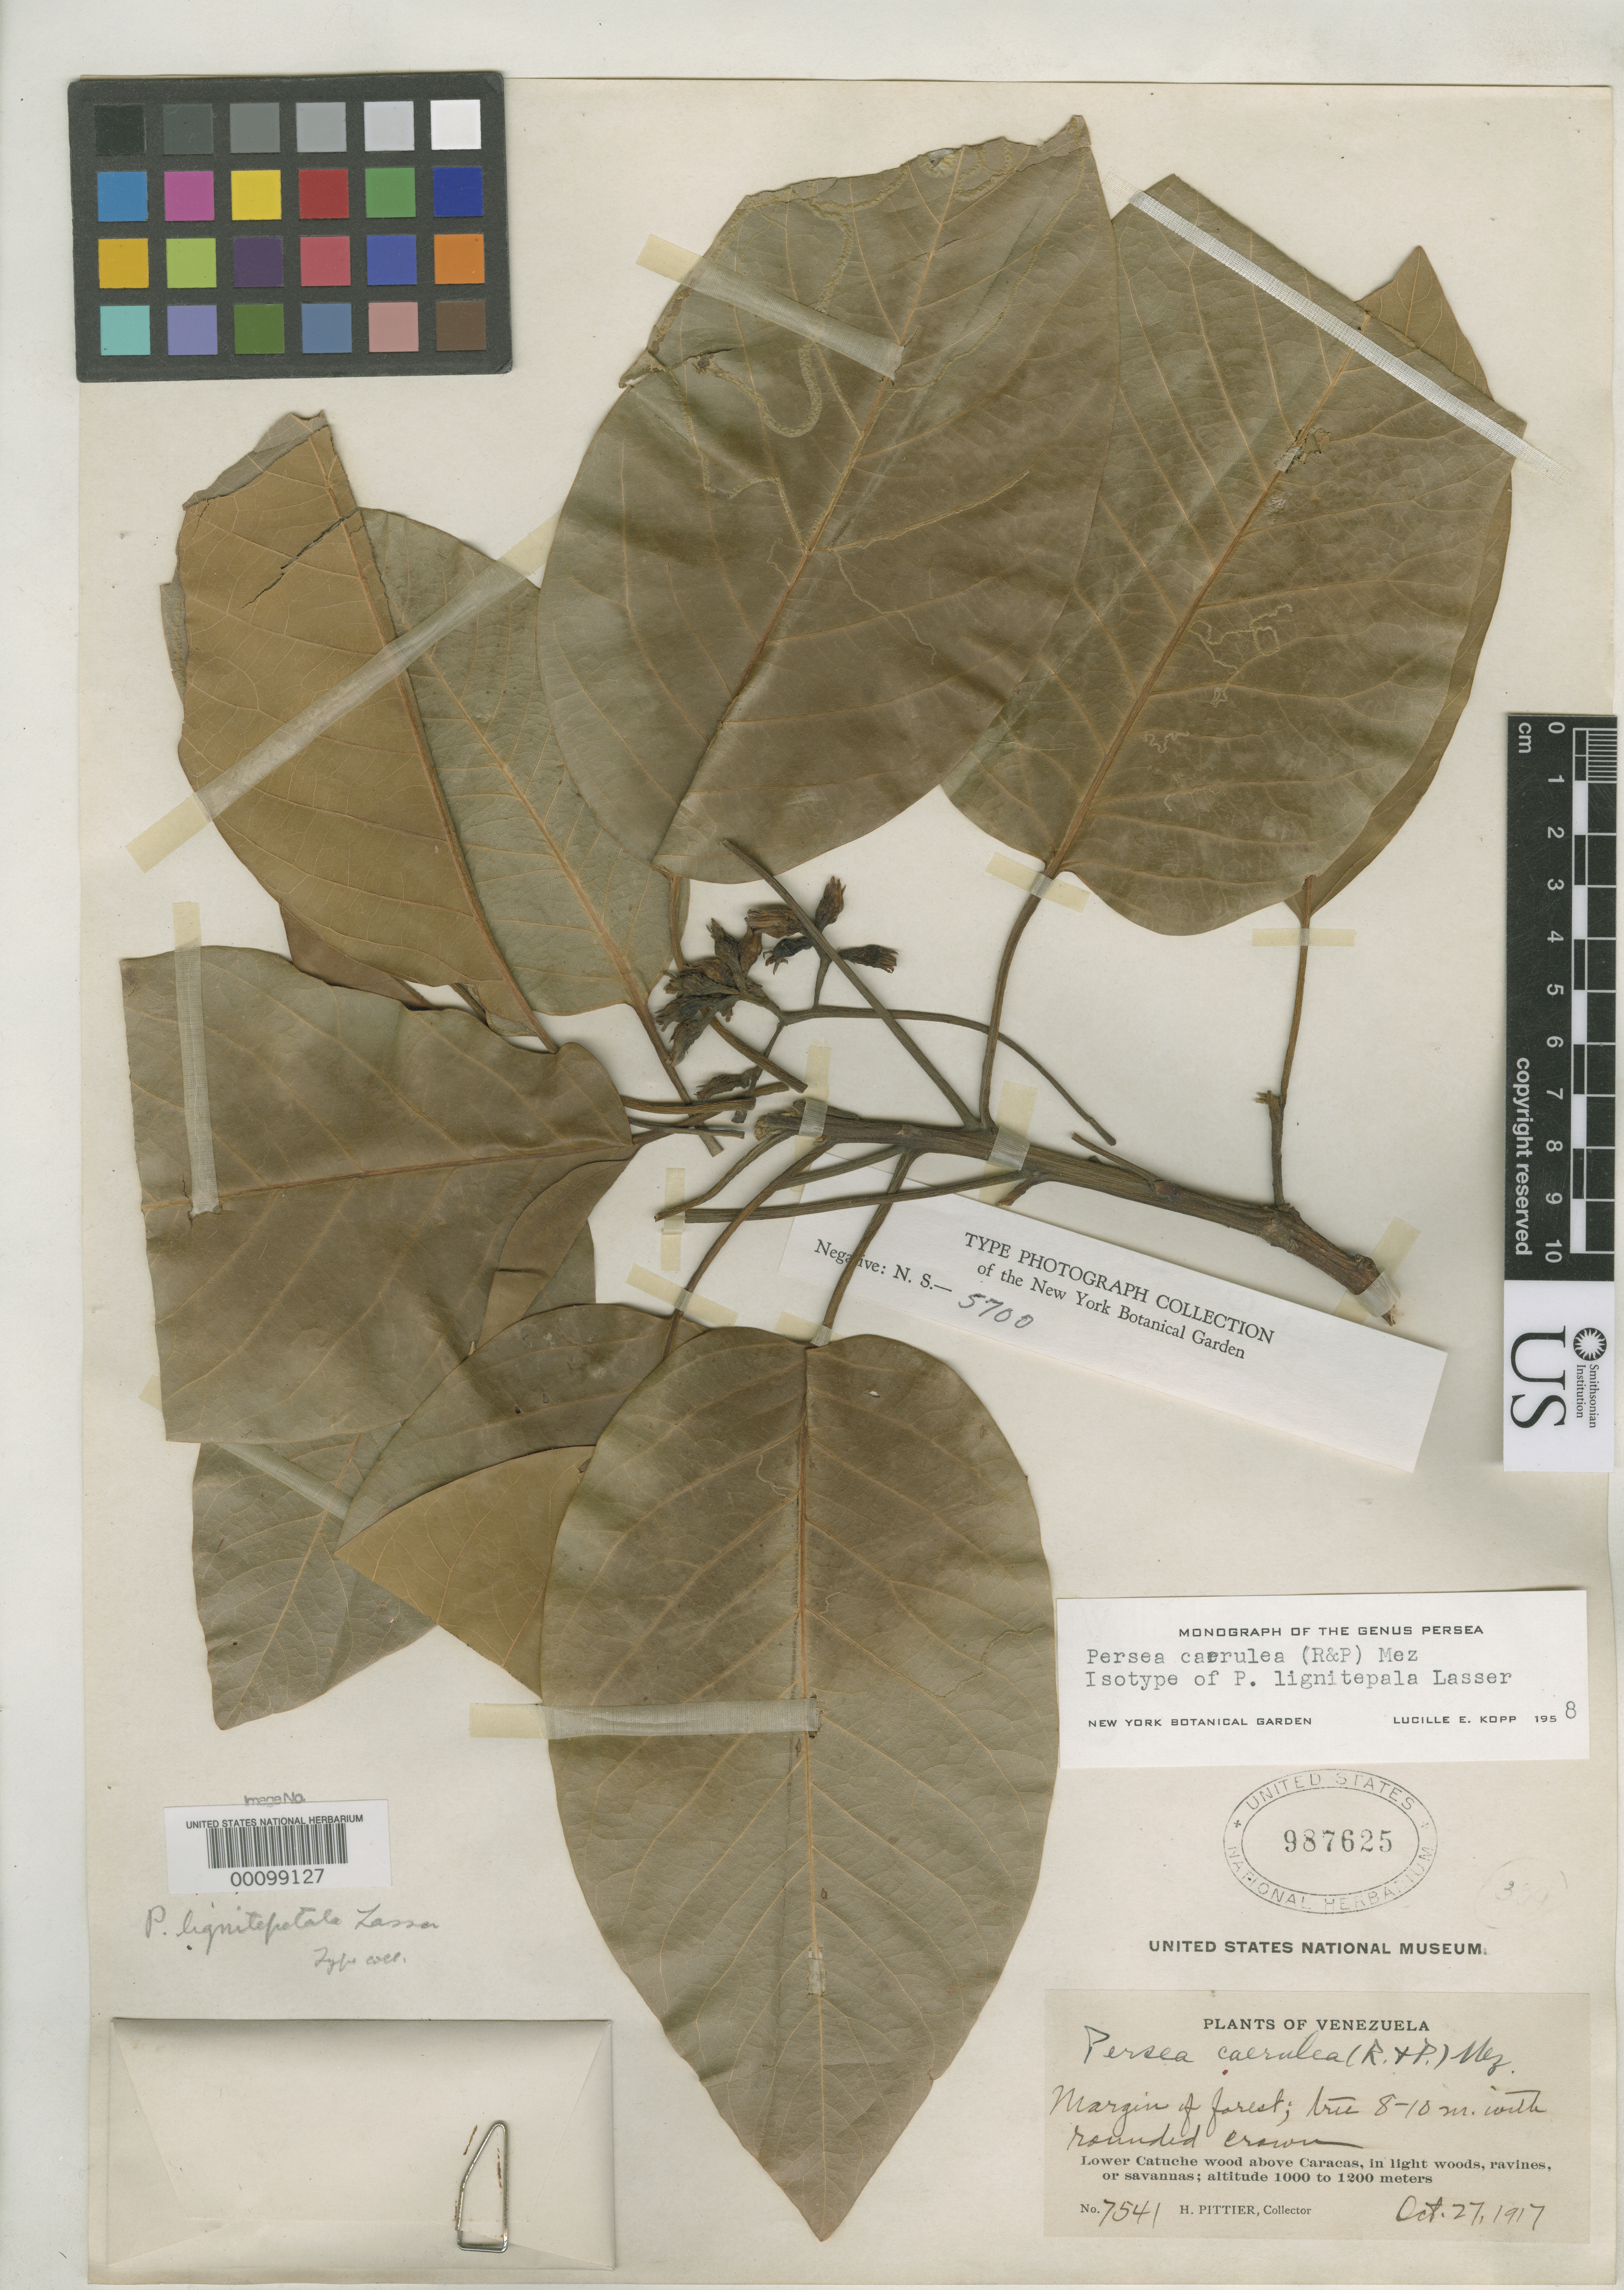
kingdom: Plantae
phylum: Tracheophyta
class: Magnoliopsida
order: Laurales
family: Lauraceae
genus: Persea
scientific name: Persea lignitepala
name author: Lasser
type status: Isotype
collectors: H. F. Pittier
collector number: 7541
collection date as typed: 27 Oct 1917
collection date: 1917-10-27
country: Venezuela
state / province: Distrito Federal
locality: Lower Catuche wood above Caracas.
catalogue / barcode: US 987625